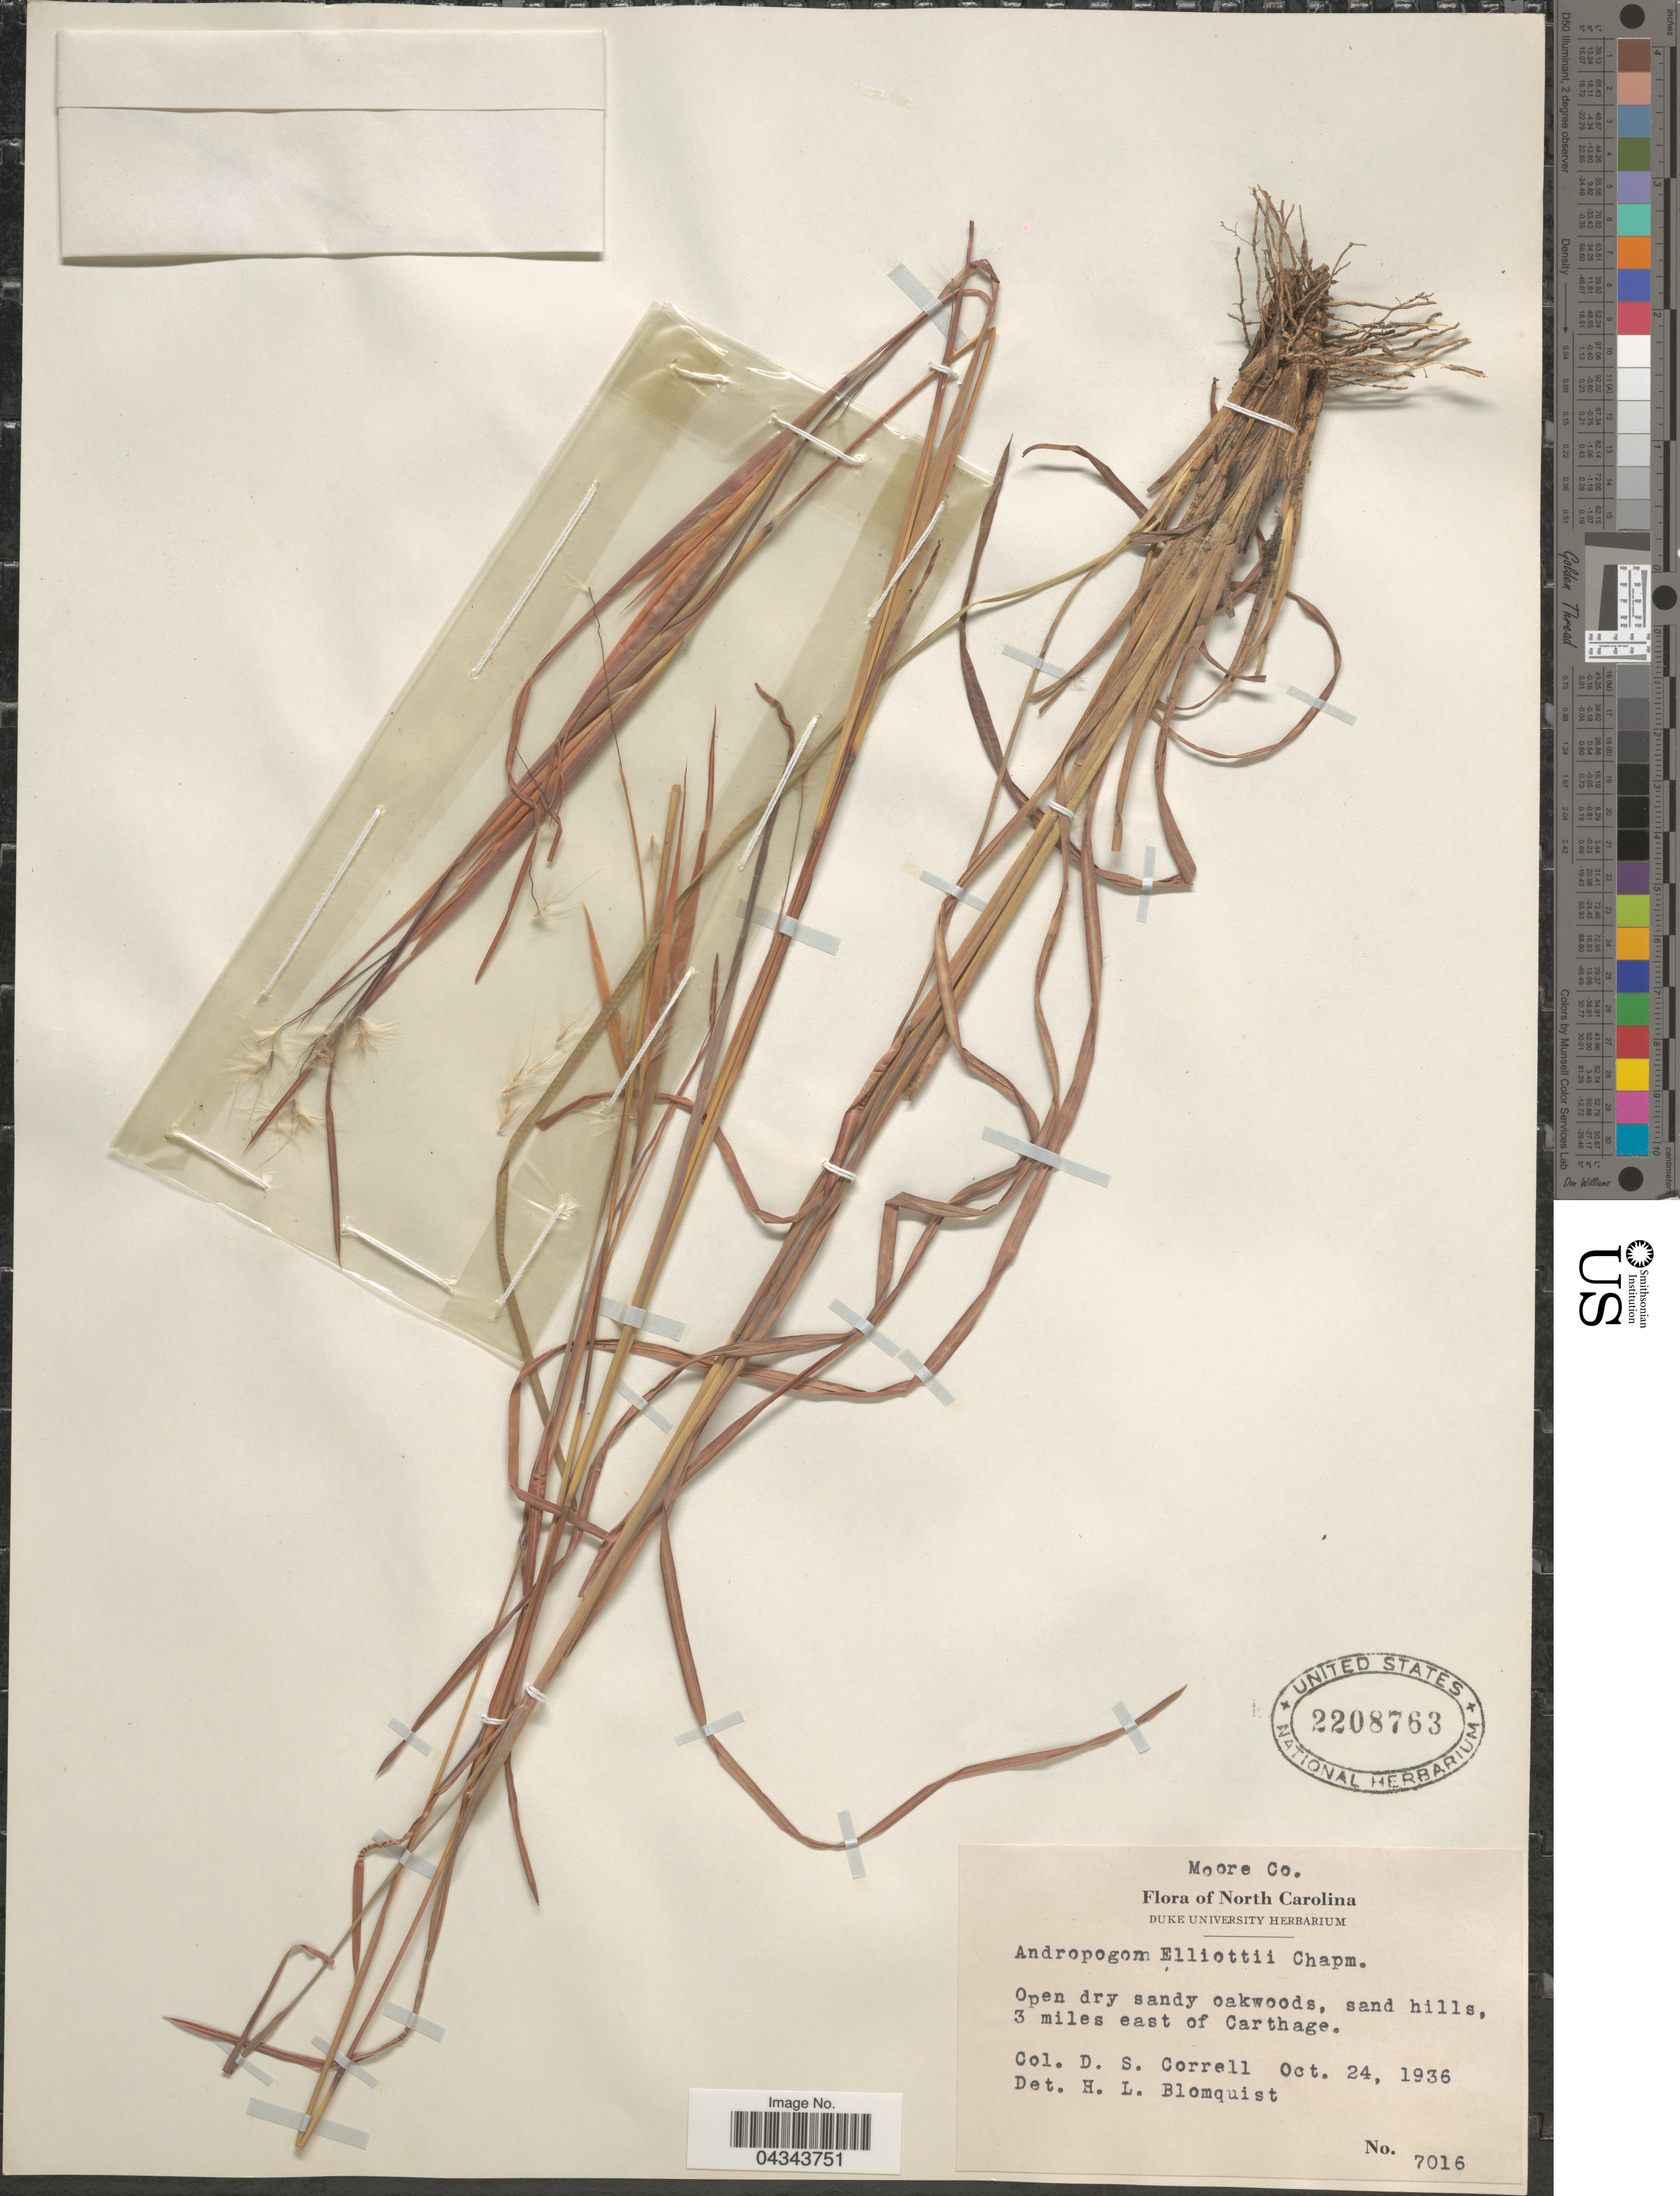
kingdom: Plantae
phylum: Tracheophyta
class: Liliopsida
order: Poales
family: Poaceae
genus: Andropogon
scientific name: Andropogon ternarius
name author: Michx.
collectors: D. S. Correll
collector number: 7016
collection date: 1936-10-24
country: United States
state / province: North Carolina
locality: Moore Co. 3 miles east of Carthage.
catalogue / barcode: US 2208763